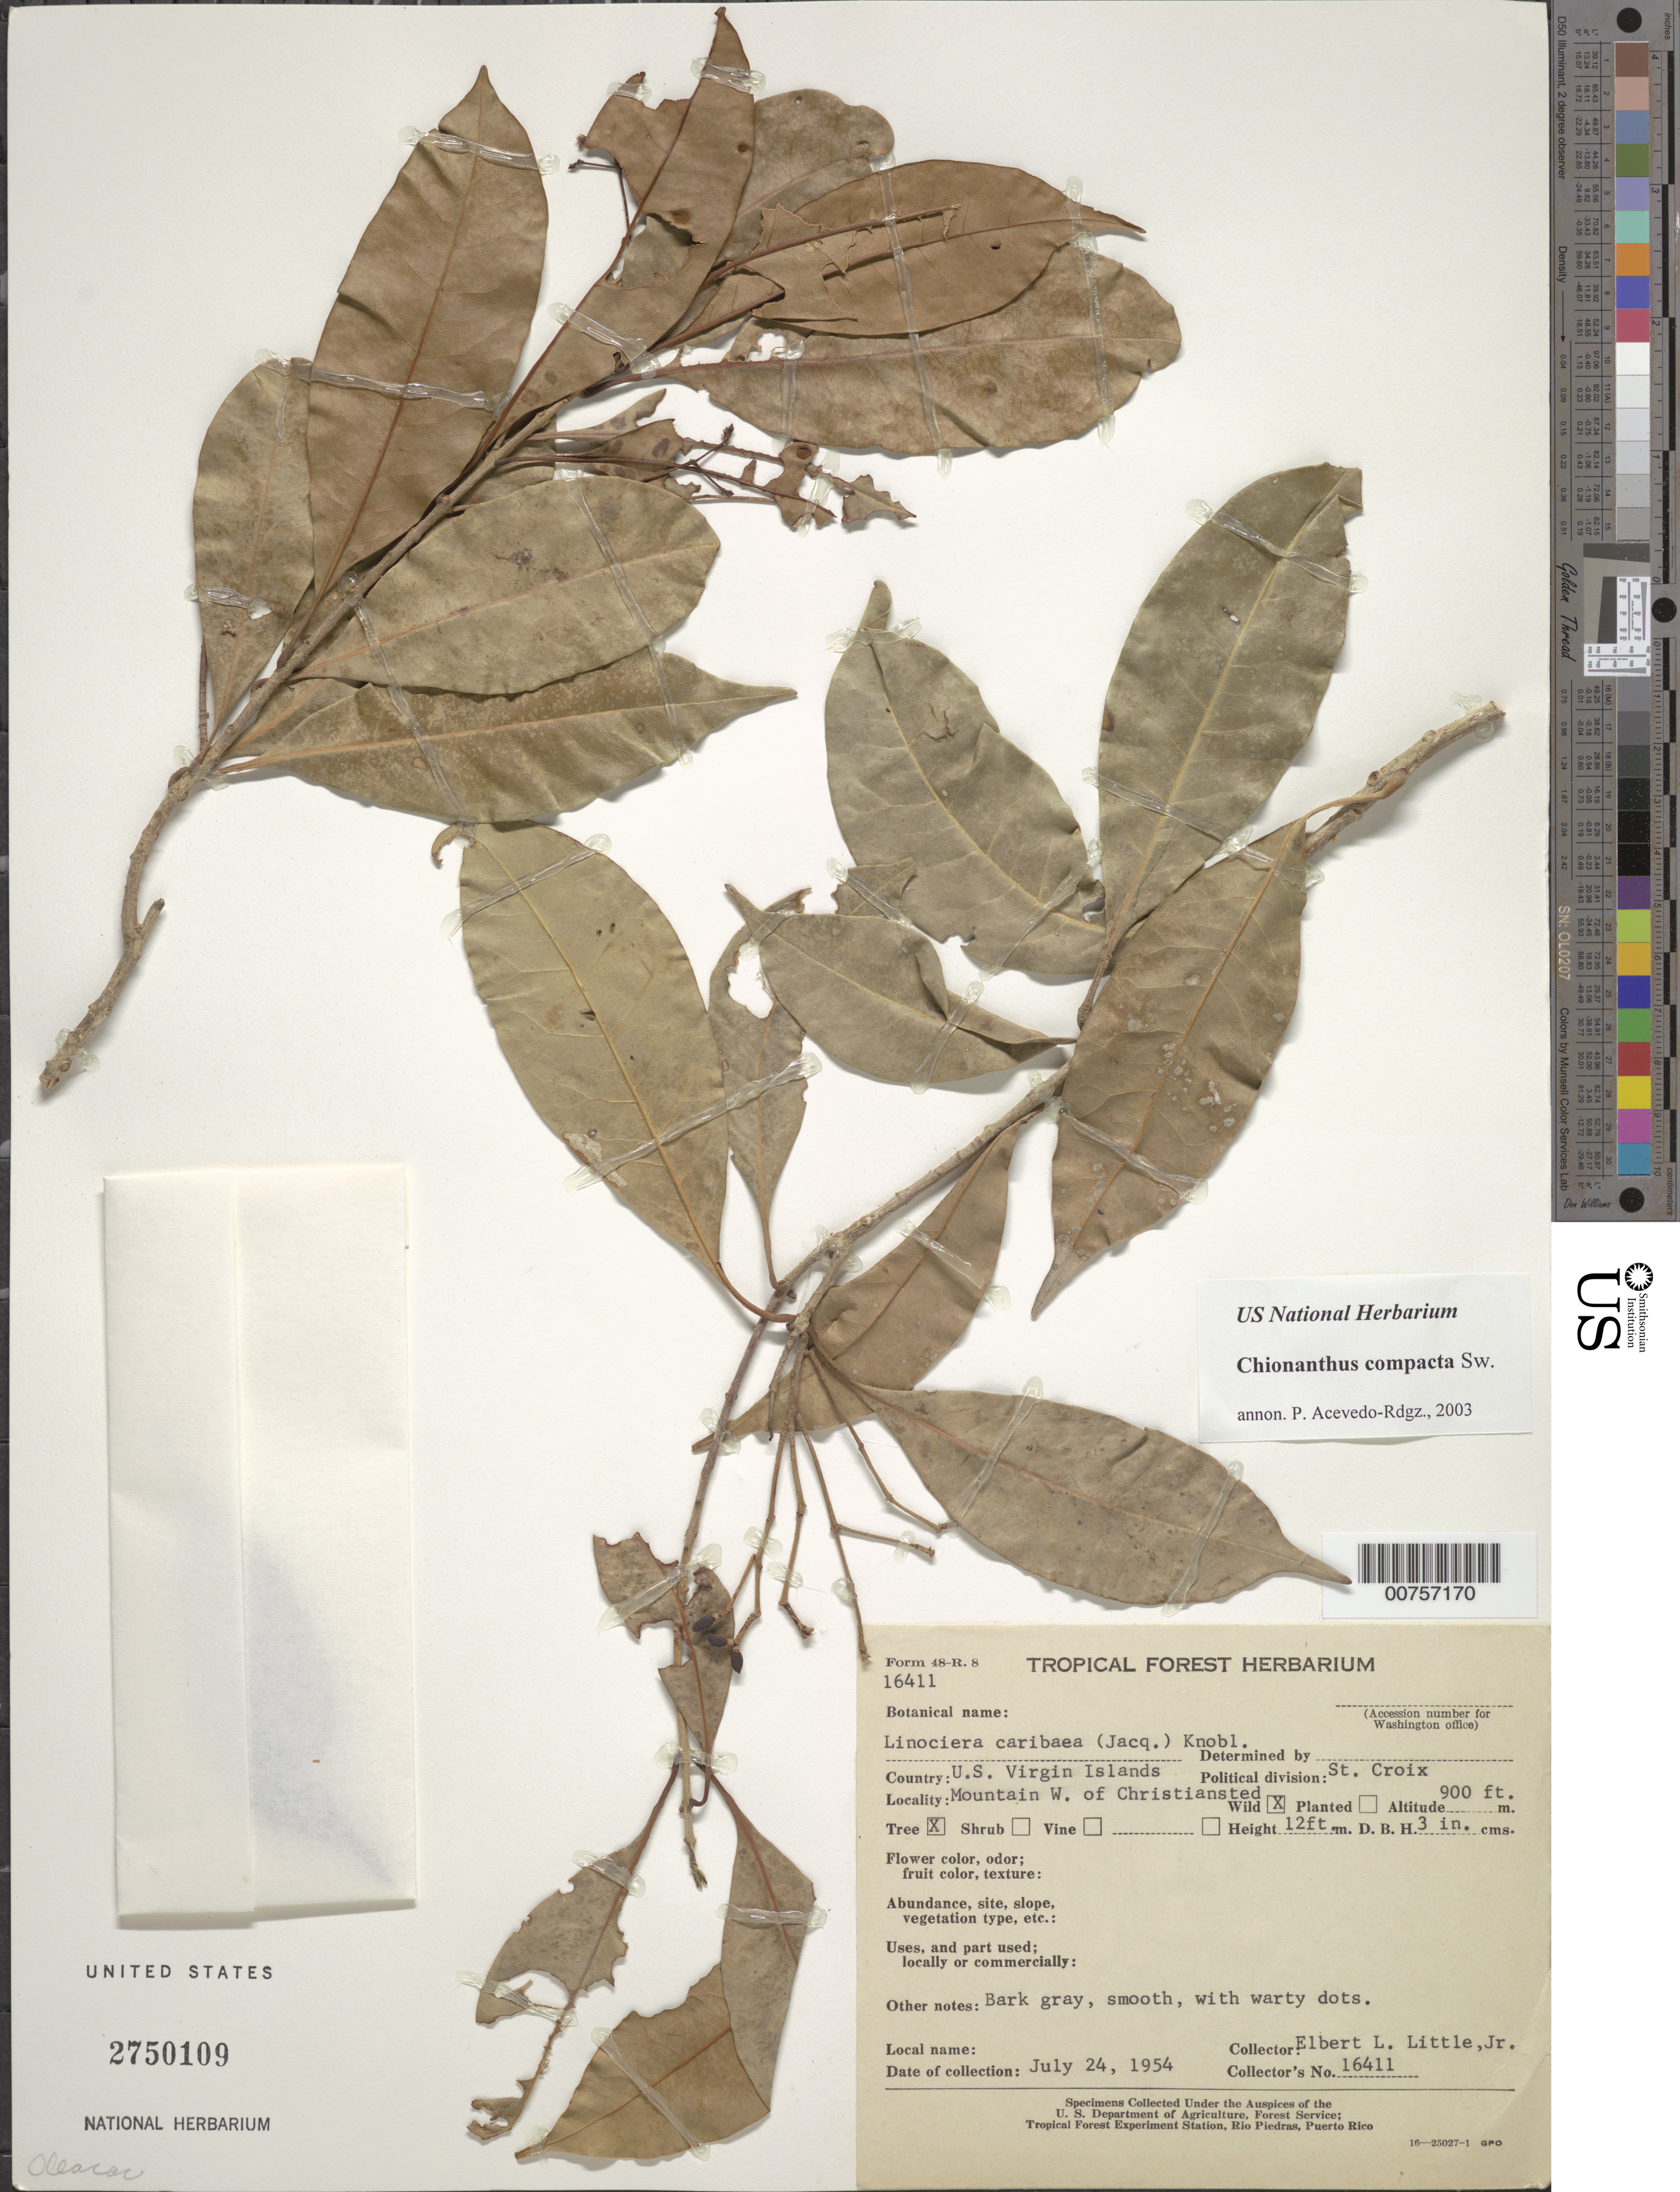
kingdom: Plantae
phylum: Tracheophyta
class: Magnoliopsida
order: Lamiales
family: Oleaceae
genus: Chionanthus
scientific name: Chionanthus compactus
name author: Sw.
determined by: Acevedo-Rodríguez, P., (BOT), Smithsonian Institution - National Museum of Natural History (UNITED STATES)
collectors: E. L. Little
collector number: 16411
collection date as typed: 24 Jul 1954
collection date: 1954-07-24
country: U.S. Virgin Islands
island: St. Croix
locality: Mountain W of Christiansted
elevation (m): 274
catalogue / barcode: US 2750109